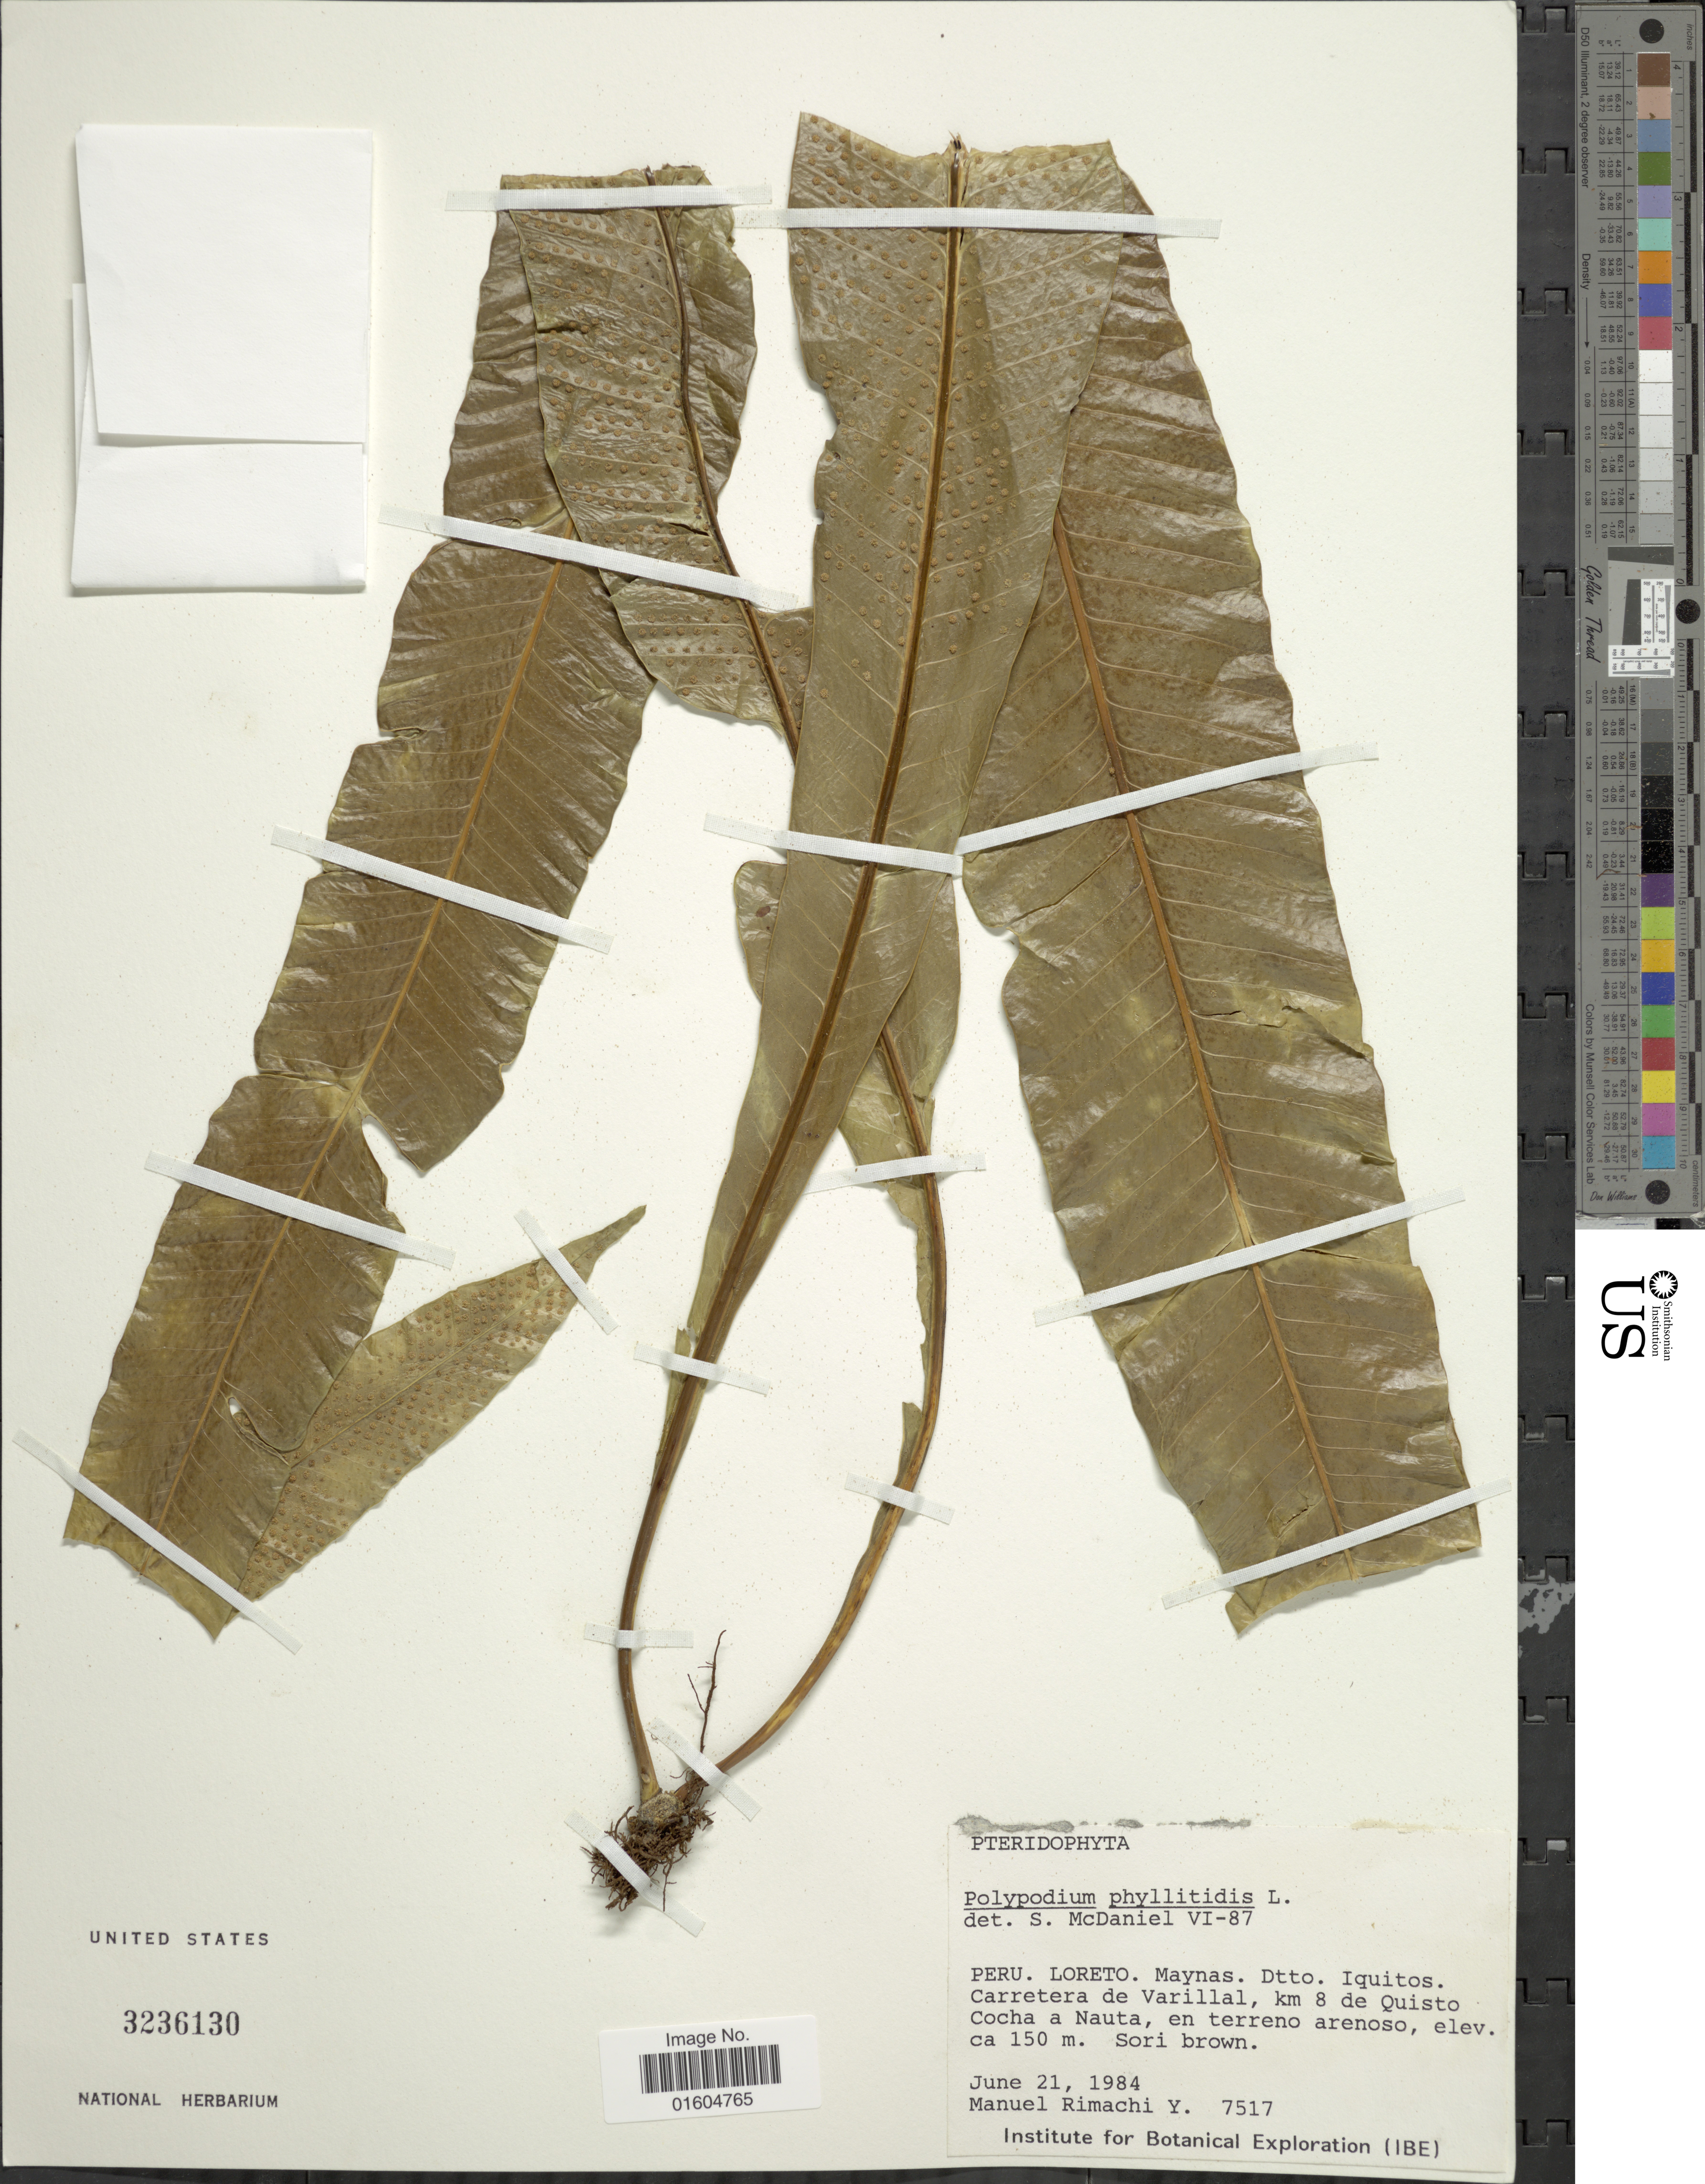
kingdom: Plantae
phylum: Tracheophyta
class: Polypodiopsida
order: Polypodiales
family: Polypodiaceae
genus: Campyloneurum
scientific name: Campyloneurum phyllitidis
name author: (L.) C. Presl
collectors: M. Rimachi Y.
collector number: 7517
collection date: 1984-06-21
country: Peru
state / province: Loreto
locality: Peru. Loreto. Maynas. Dtto. Iquitos. Carretera de Varillal, km 8 de Quisto Cocha a Nauta, en terreno arenoso. Sori brown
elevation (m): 150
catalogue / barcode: US 3236130